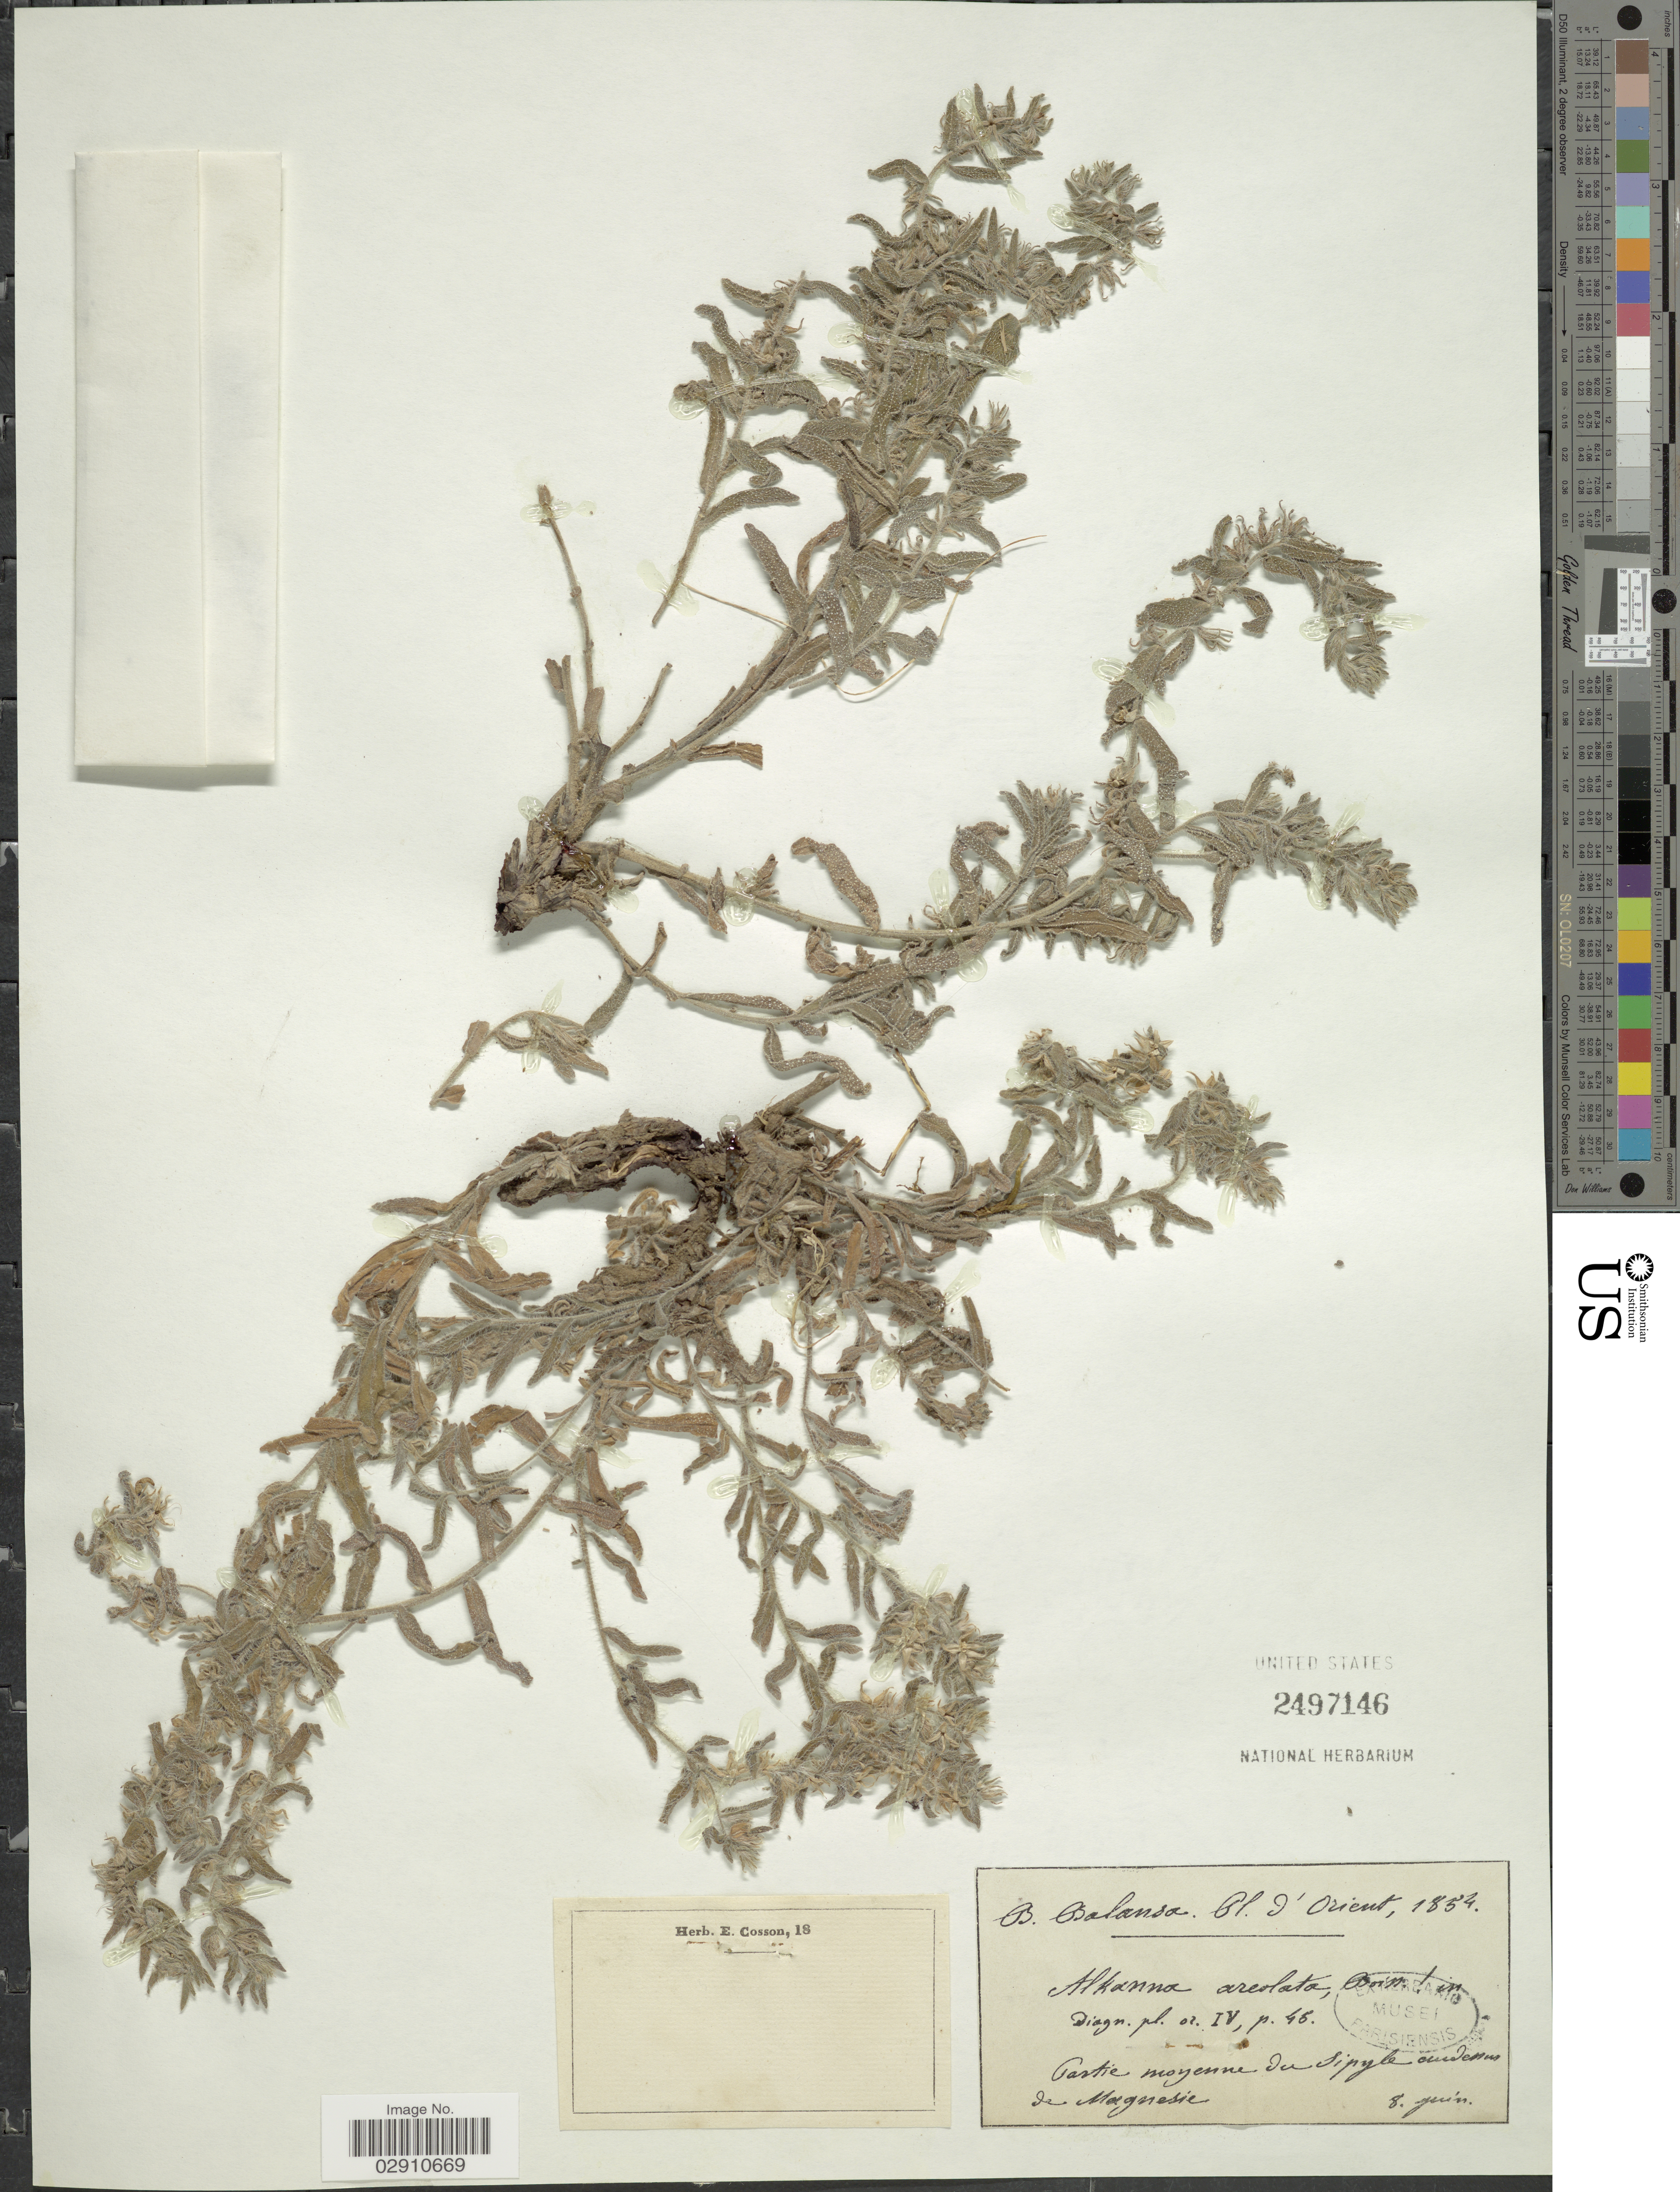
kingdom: Plantae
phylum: Tracheophyta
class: Magnoliopsida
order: Boraginales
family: Boraginaceae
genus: Alkanna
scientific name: Alkanna areolata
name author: Boiss.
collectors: B. Balansa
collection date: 1854-06-08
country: Turkey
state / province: Manisa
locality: D'Orient. Pastie moyenne du Sipyle eusdenus [interpreted] de Magnesie.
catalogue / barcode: US 2497146